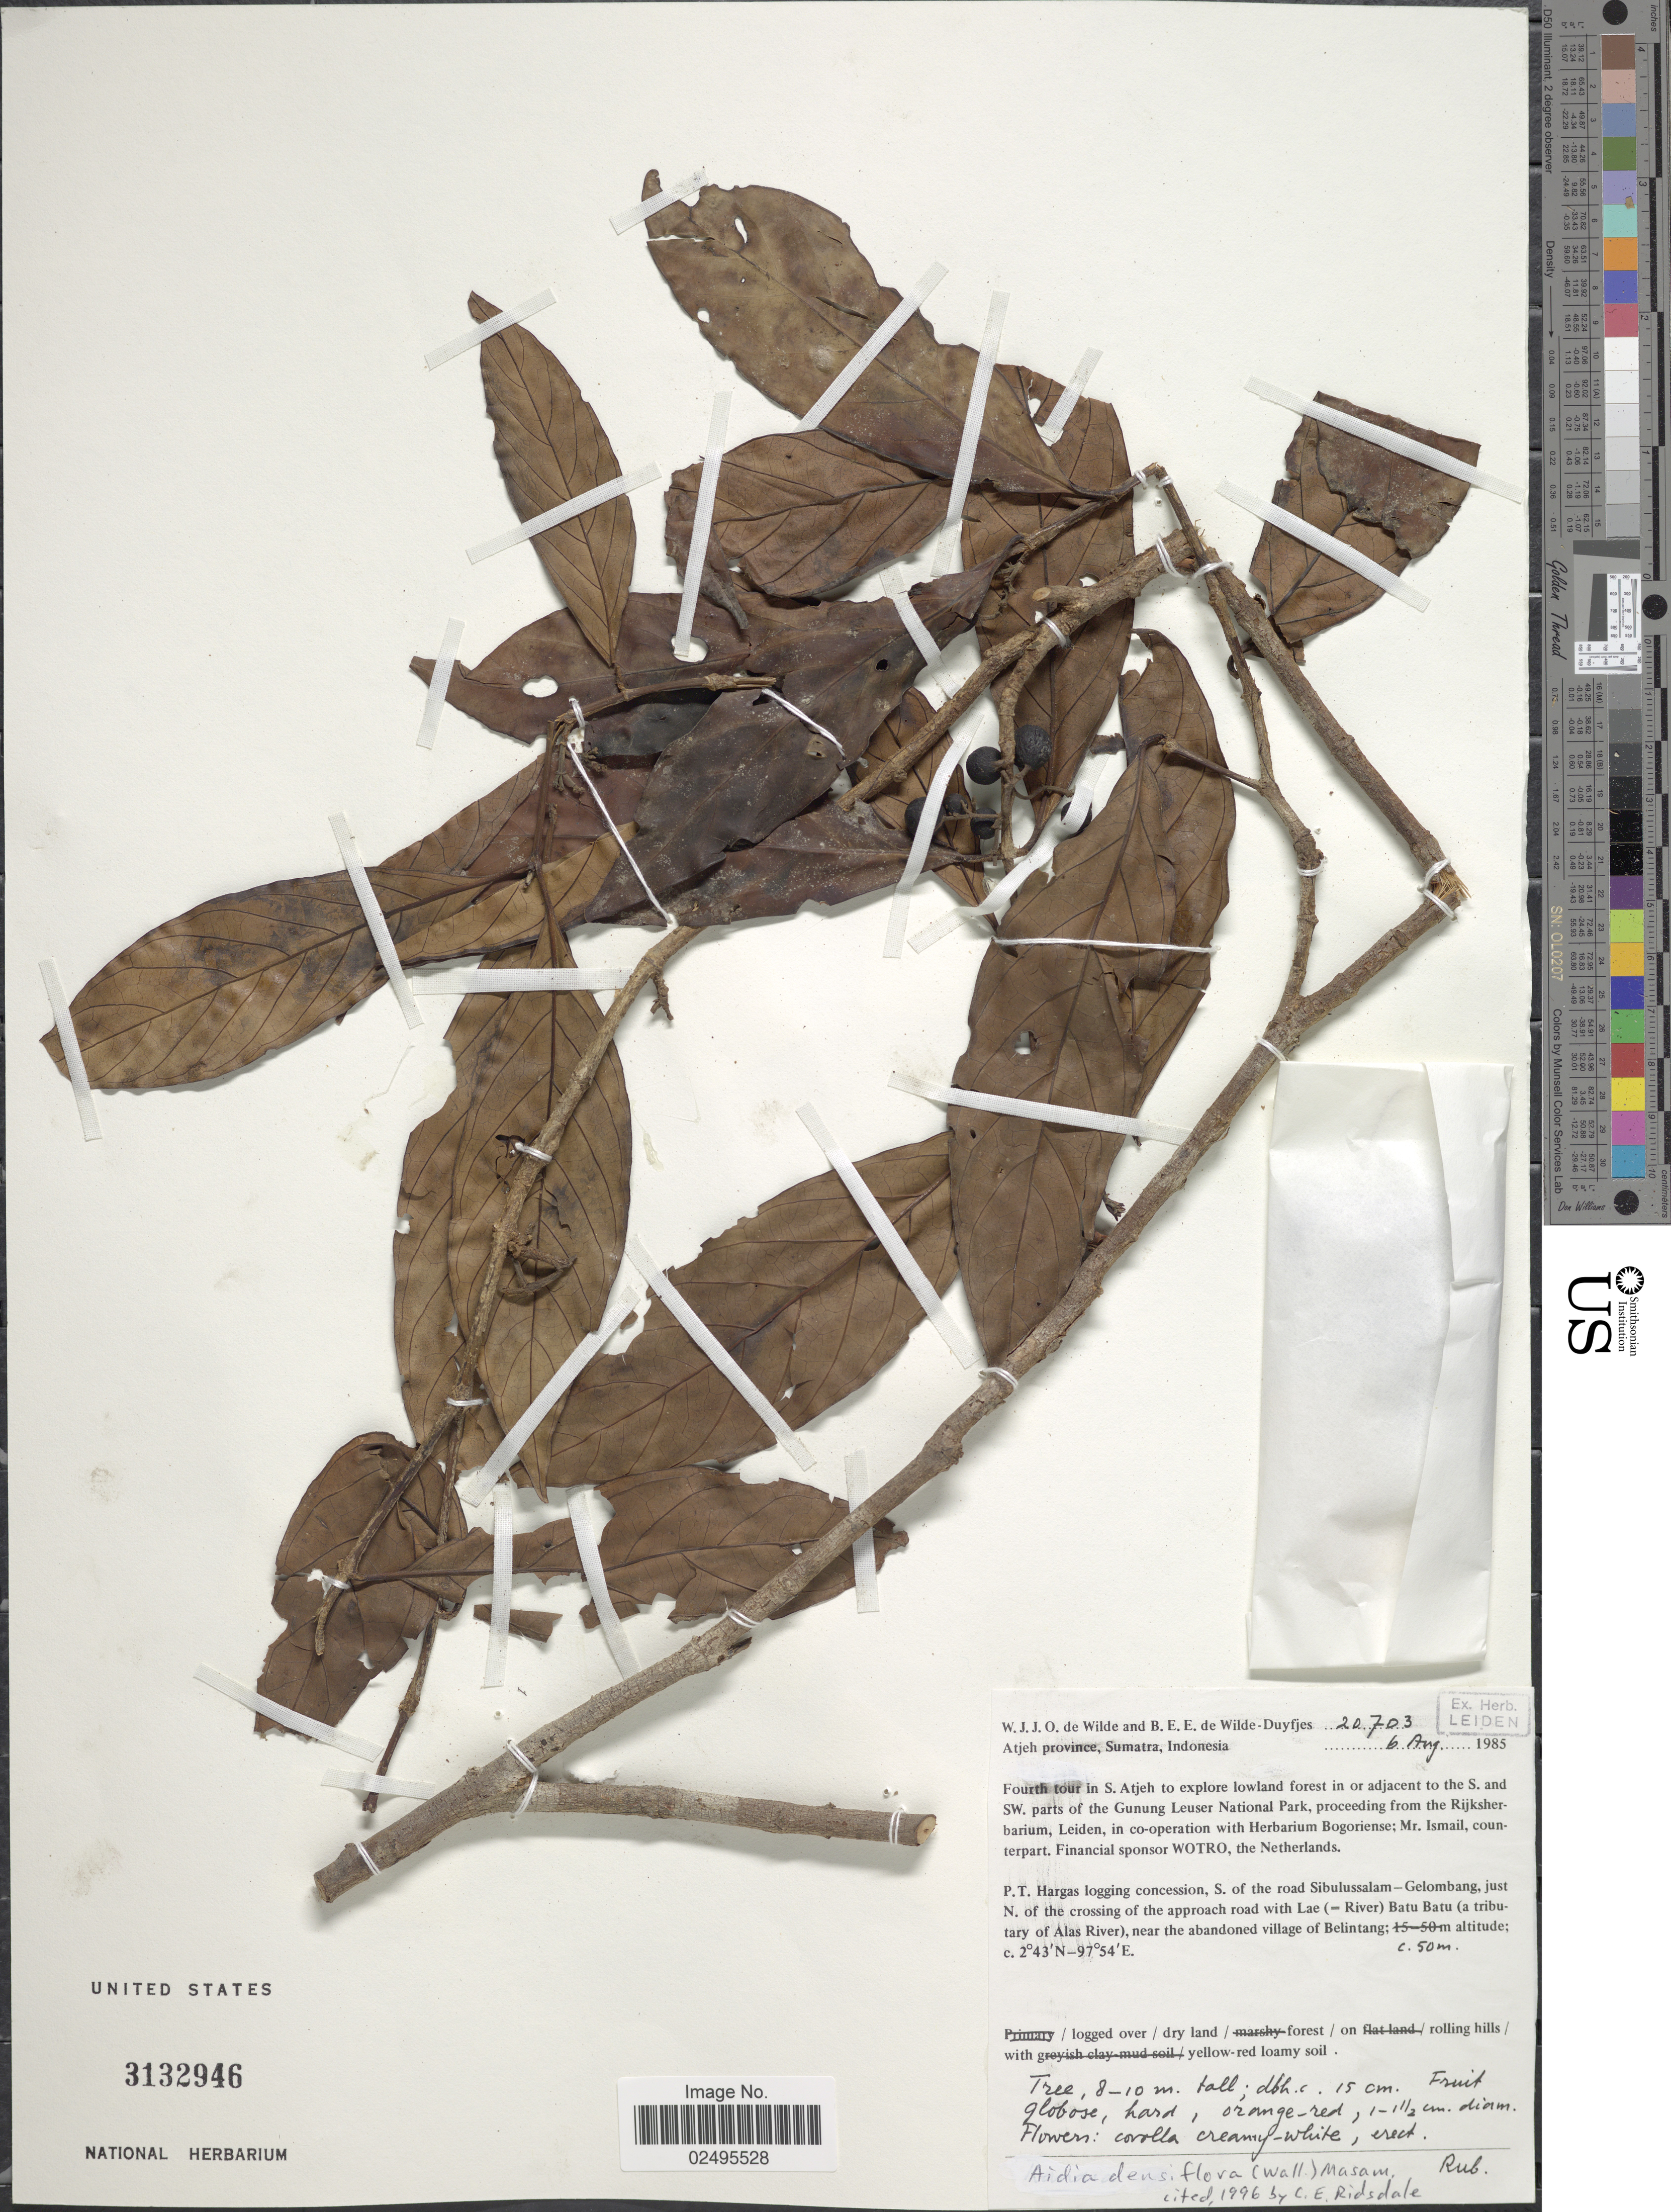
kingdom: Plantae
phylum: Tracheophyta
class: Magnoliopsida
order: Gentianales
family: Rubiaceae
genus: Aidia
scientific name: Aidia densiflora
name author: (Wall.) Masam.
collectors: W. J. de Wilde & B. E. de Wilde-Duyfjes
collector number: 20703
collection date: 1985-08-06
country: Indonesia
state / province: Sumatra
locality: Atjeh province, P.T. Hargas logging concession, S. of the road Sibulussalam-Gelombong, just N. of the crossing of the approach road with Lae (=Rover) Batu Batu (a tributary of Alas River), near the abandoned village of Belintang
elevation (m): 50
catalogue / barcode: US 3132946